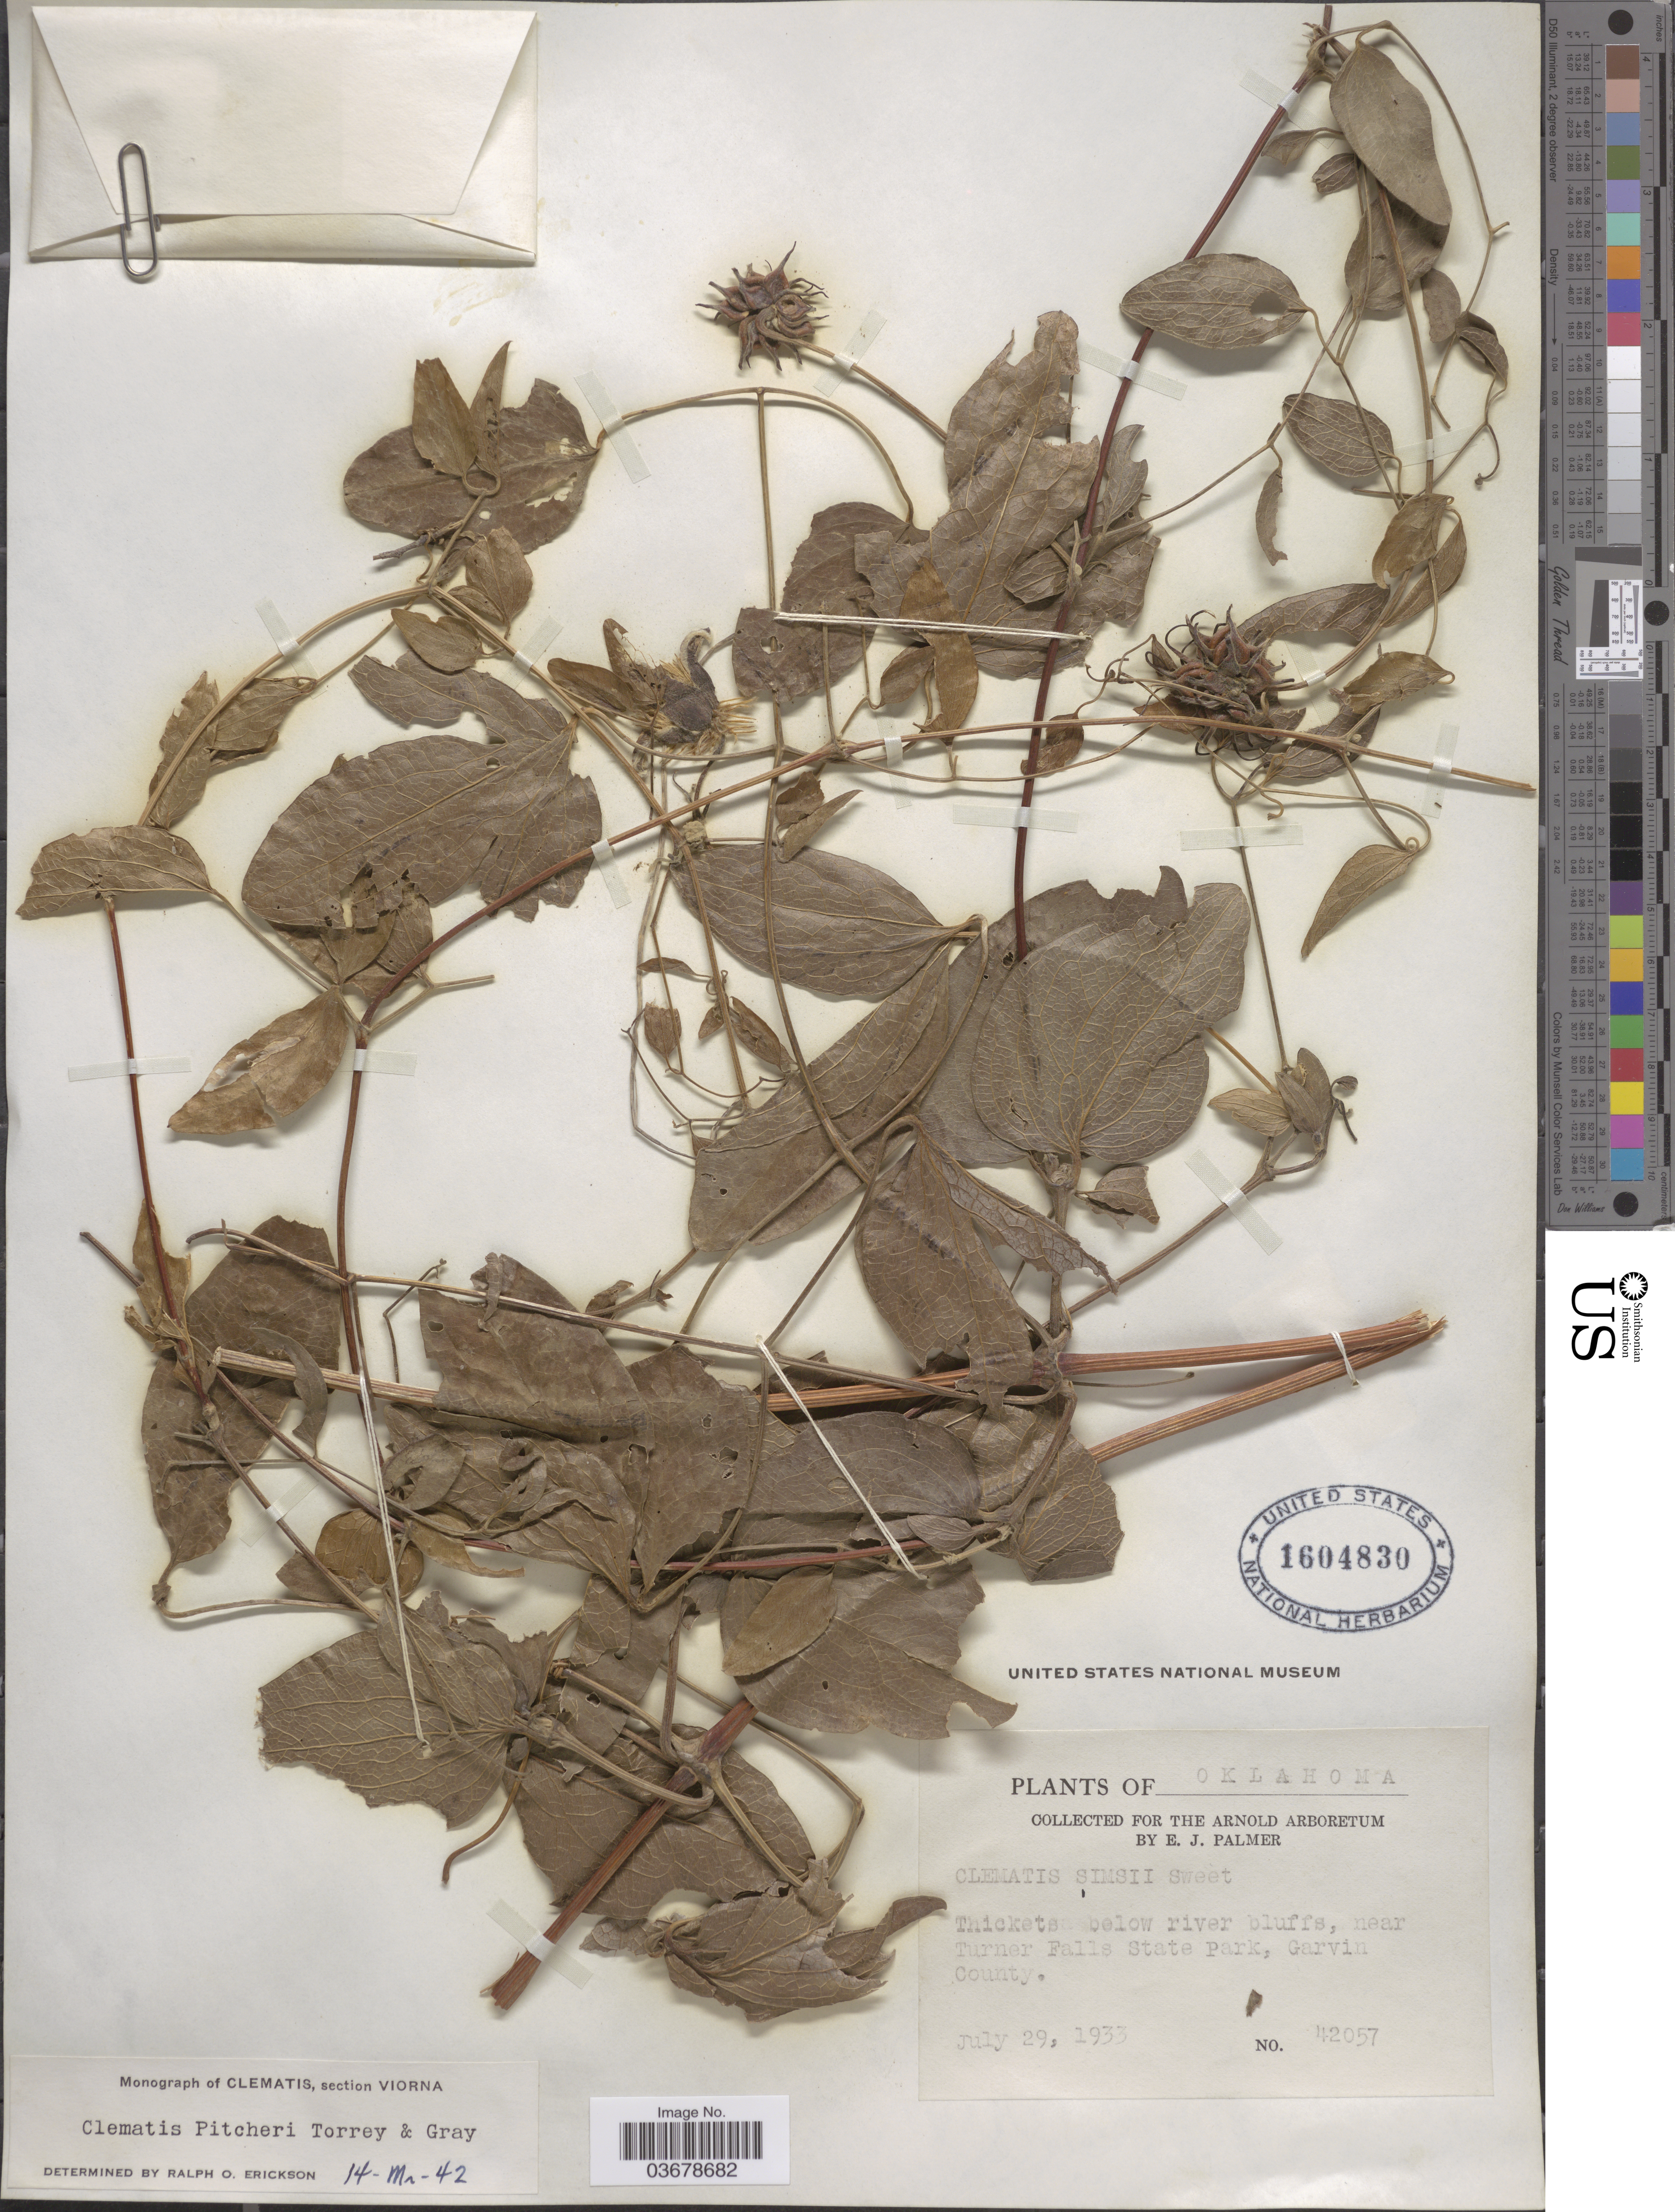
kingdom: Plantae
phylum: Tracheophyta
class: Magnoliopsida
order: Ranunculales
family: Ranunculaceae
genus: Clematis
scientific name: Clematis viorna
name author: L.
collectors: E. J. Palmer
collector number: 42057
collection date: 1933-07-29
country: United States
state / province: Oklahoma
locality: Near Turner Falls State Park, Garvin County.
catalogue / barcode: US 1604830